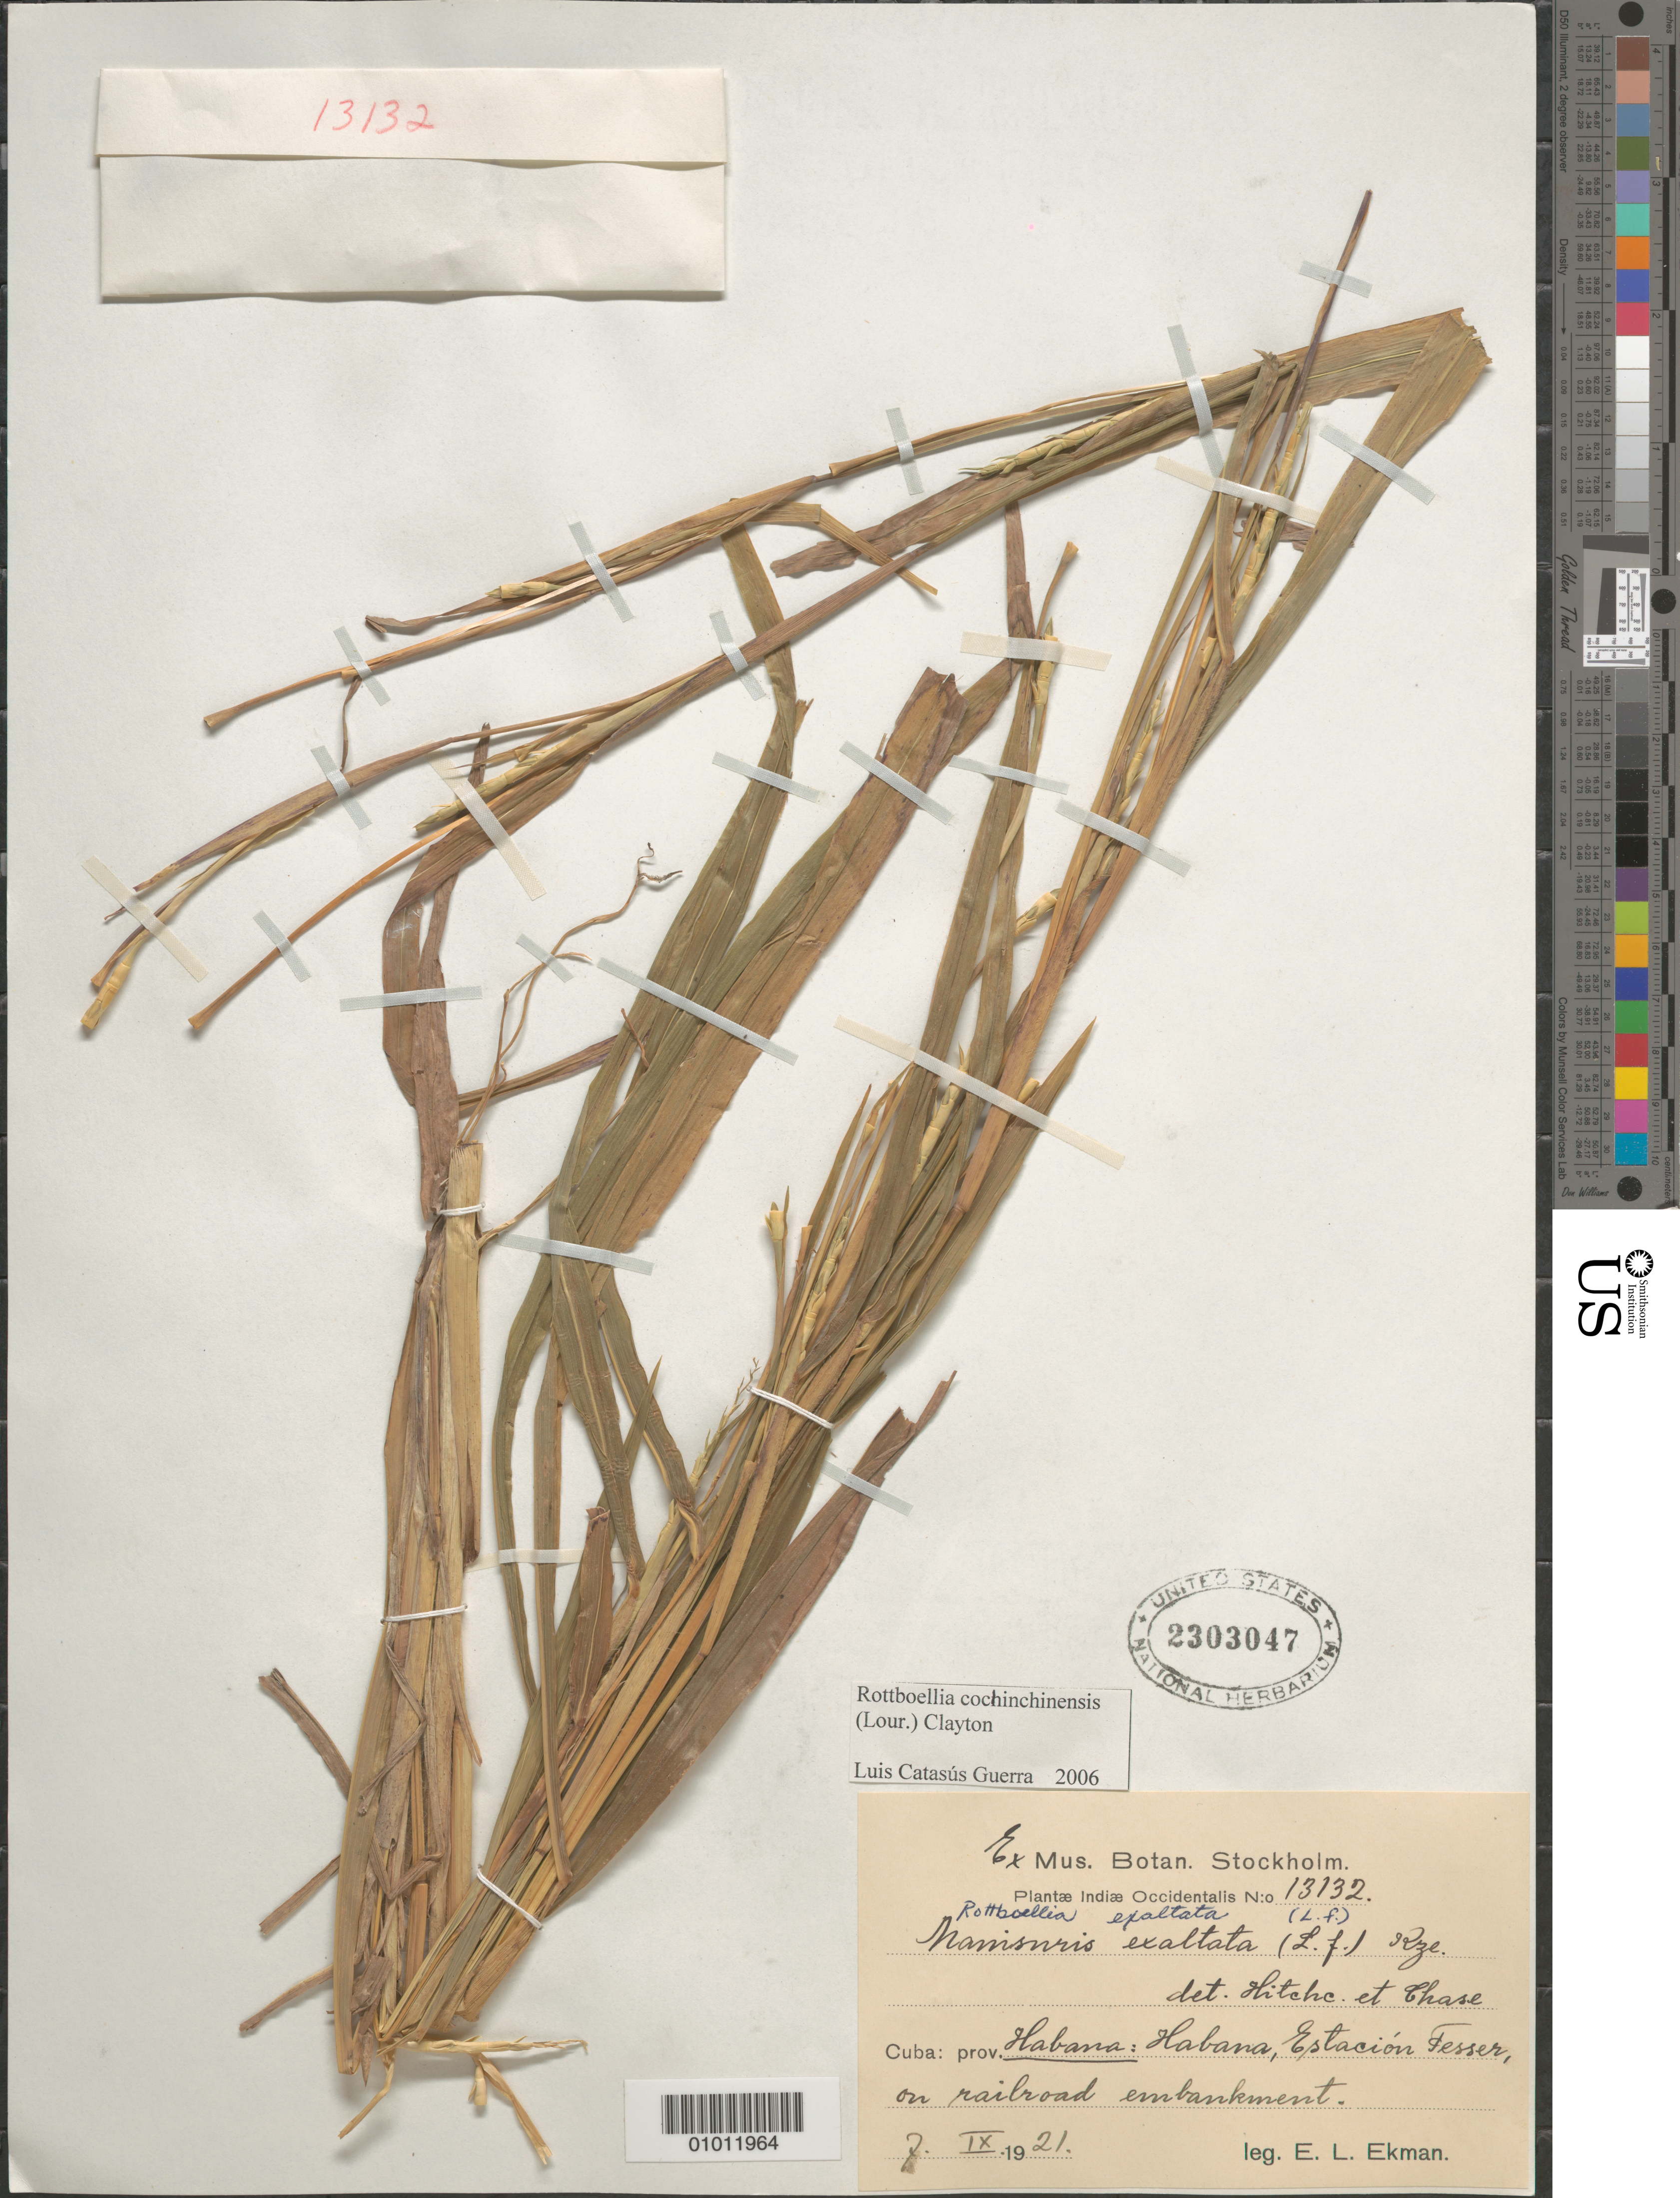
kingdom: Plantae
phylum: Tracheophyta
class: Liliopsida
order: Poales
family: Poaceae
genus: Rottboellia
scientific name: Rottboellia cochinchinensis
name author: (Lour.) Clayton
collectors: E. L. Ekman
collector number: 13132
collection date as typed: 07 Sep 1921 or 09 Jul 1921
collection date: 1921-07-09 or 1921-09-07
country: Cuba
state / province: La Habana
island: Cuba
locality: Habana, Estacion Fesser, on railroad embankment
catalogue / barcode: US 2303047